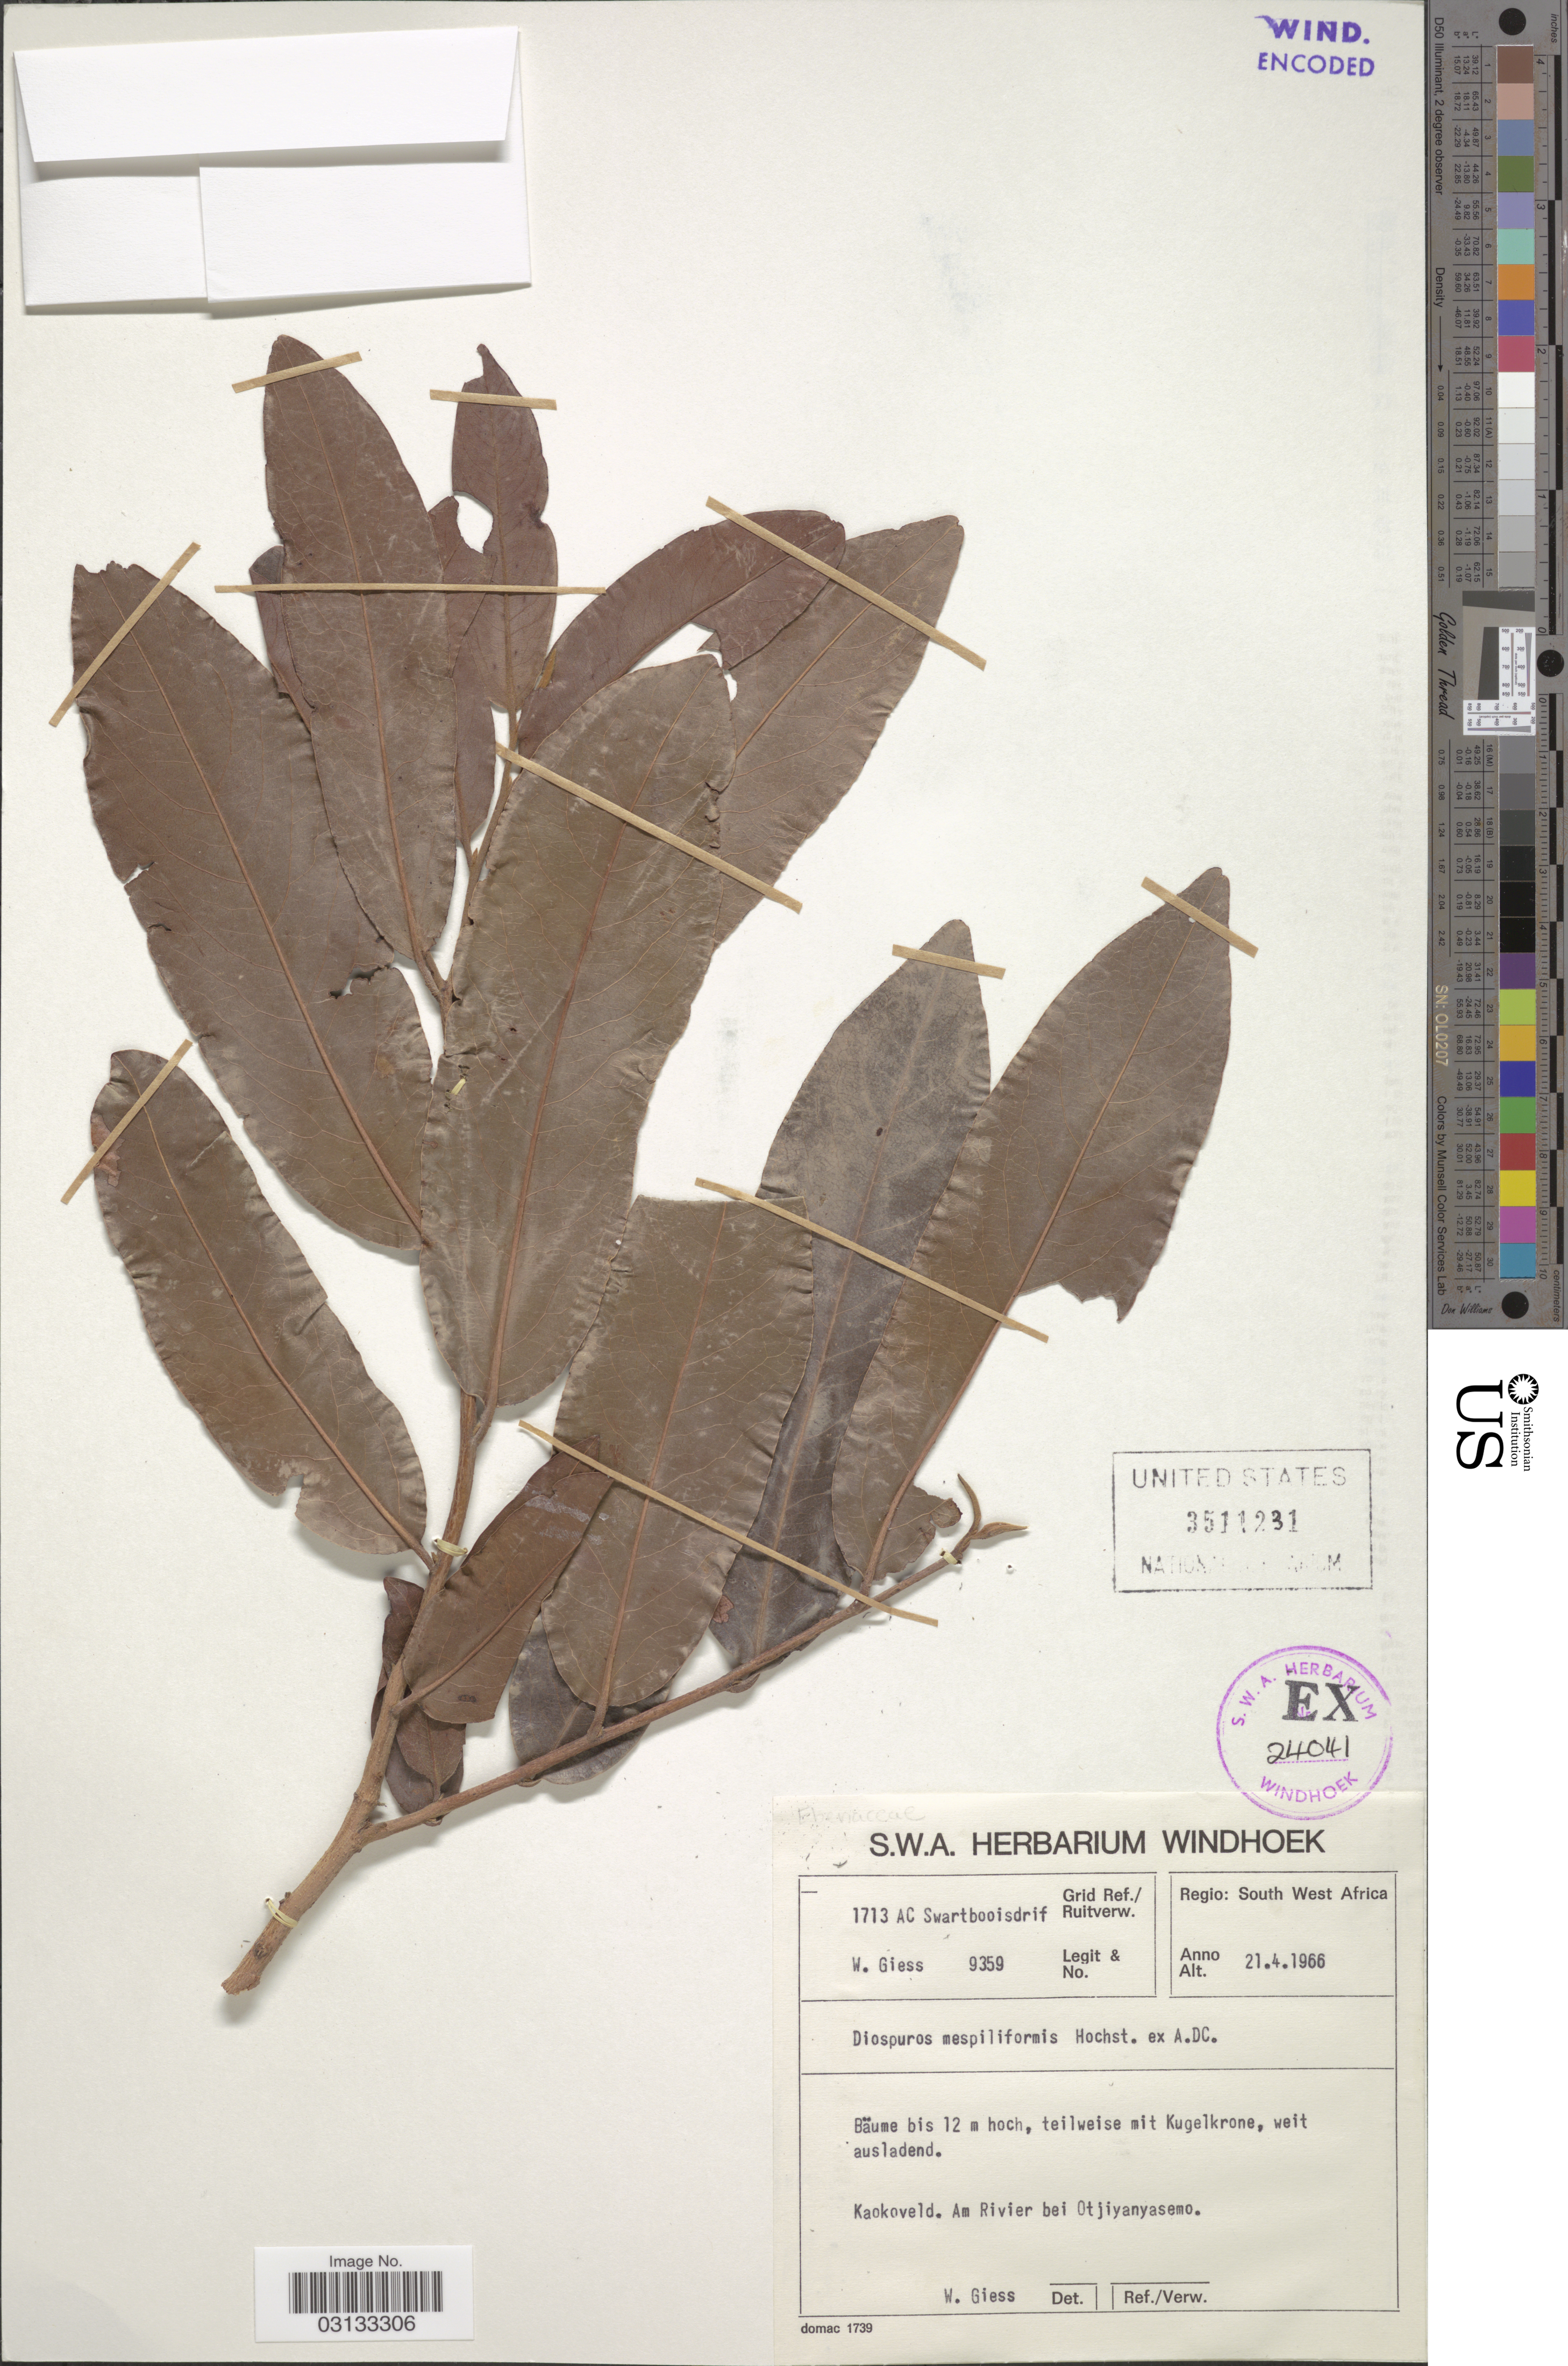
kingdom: Plantae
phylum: Tracheophyta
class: Magnoliopsida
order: Ericales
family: Ebenaceae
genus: Diospyros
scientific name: Diospyros mespiliformis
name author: Hochst. ex A. DC.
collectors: W. Giess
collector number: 9359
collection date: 1966-04-21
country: Namibia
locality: Grid Ref./Ruitverw. 1713AC Swartbooisdrif, Regio: South West Africa. Kaokoveld. Am Rivier bei Otjiyanyasemo.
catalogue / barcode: US 3511231